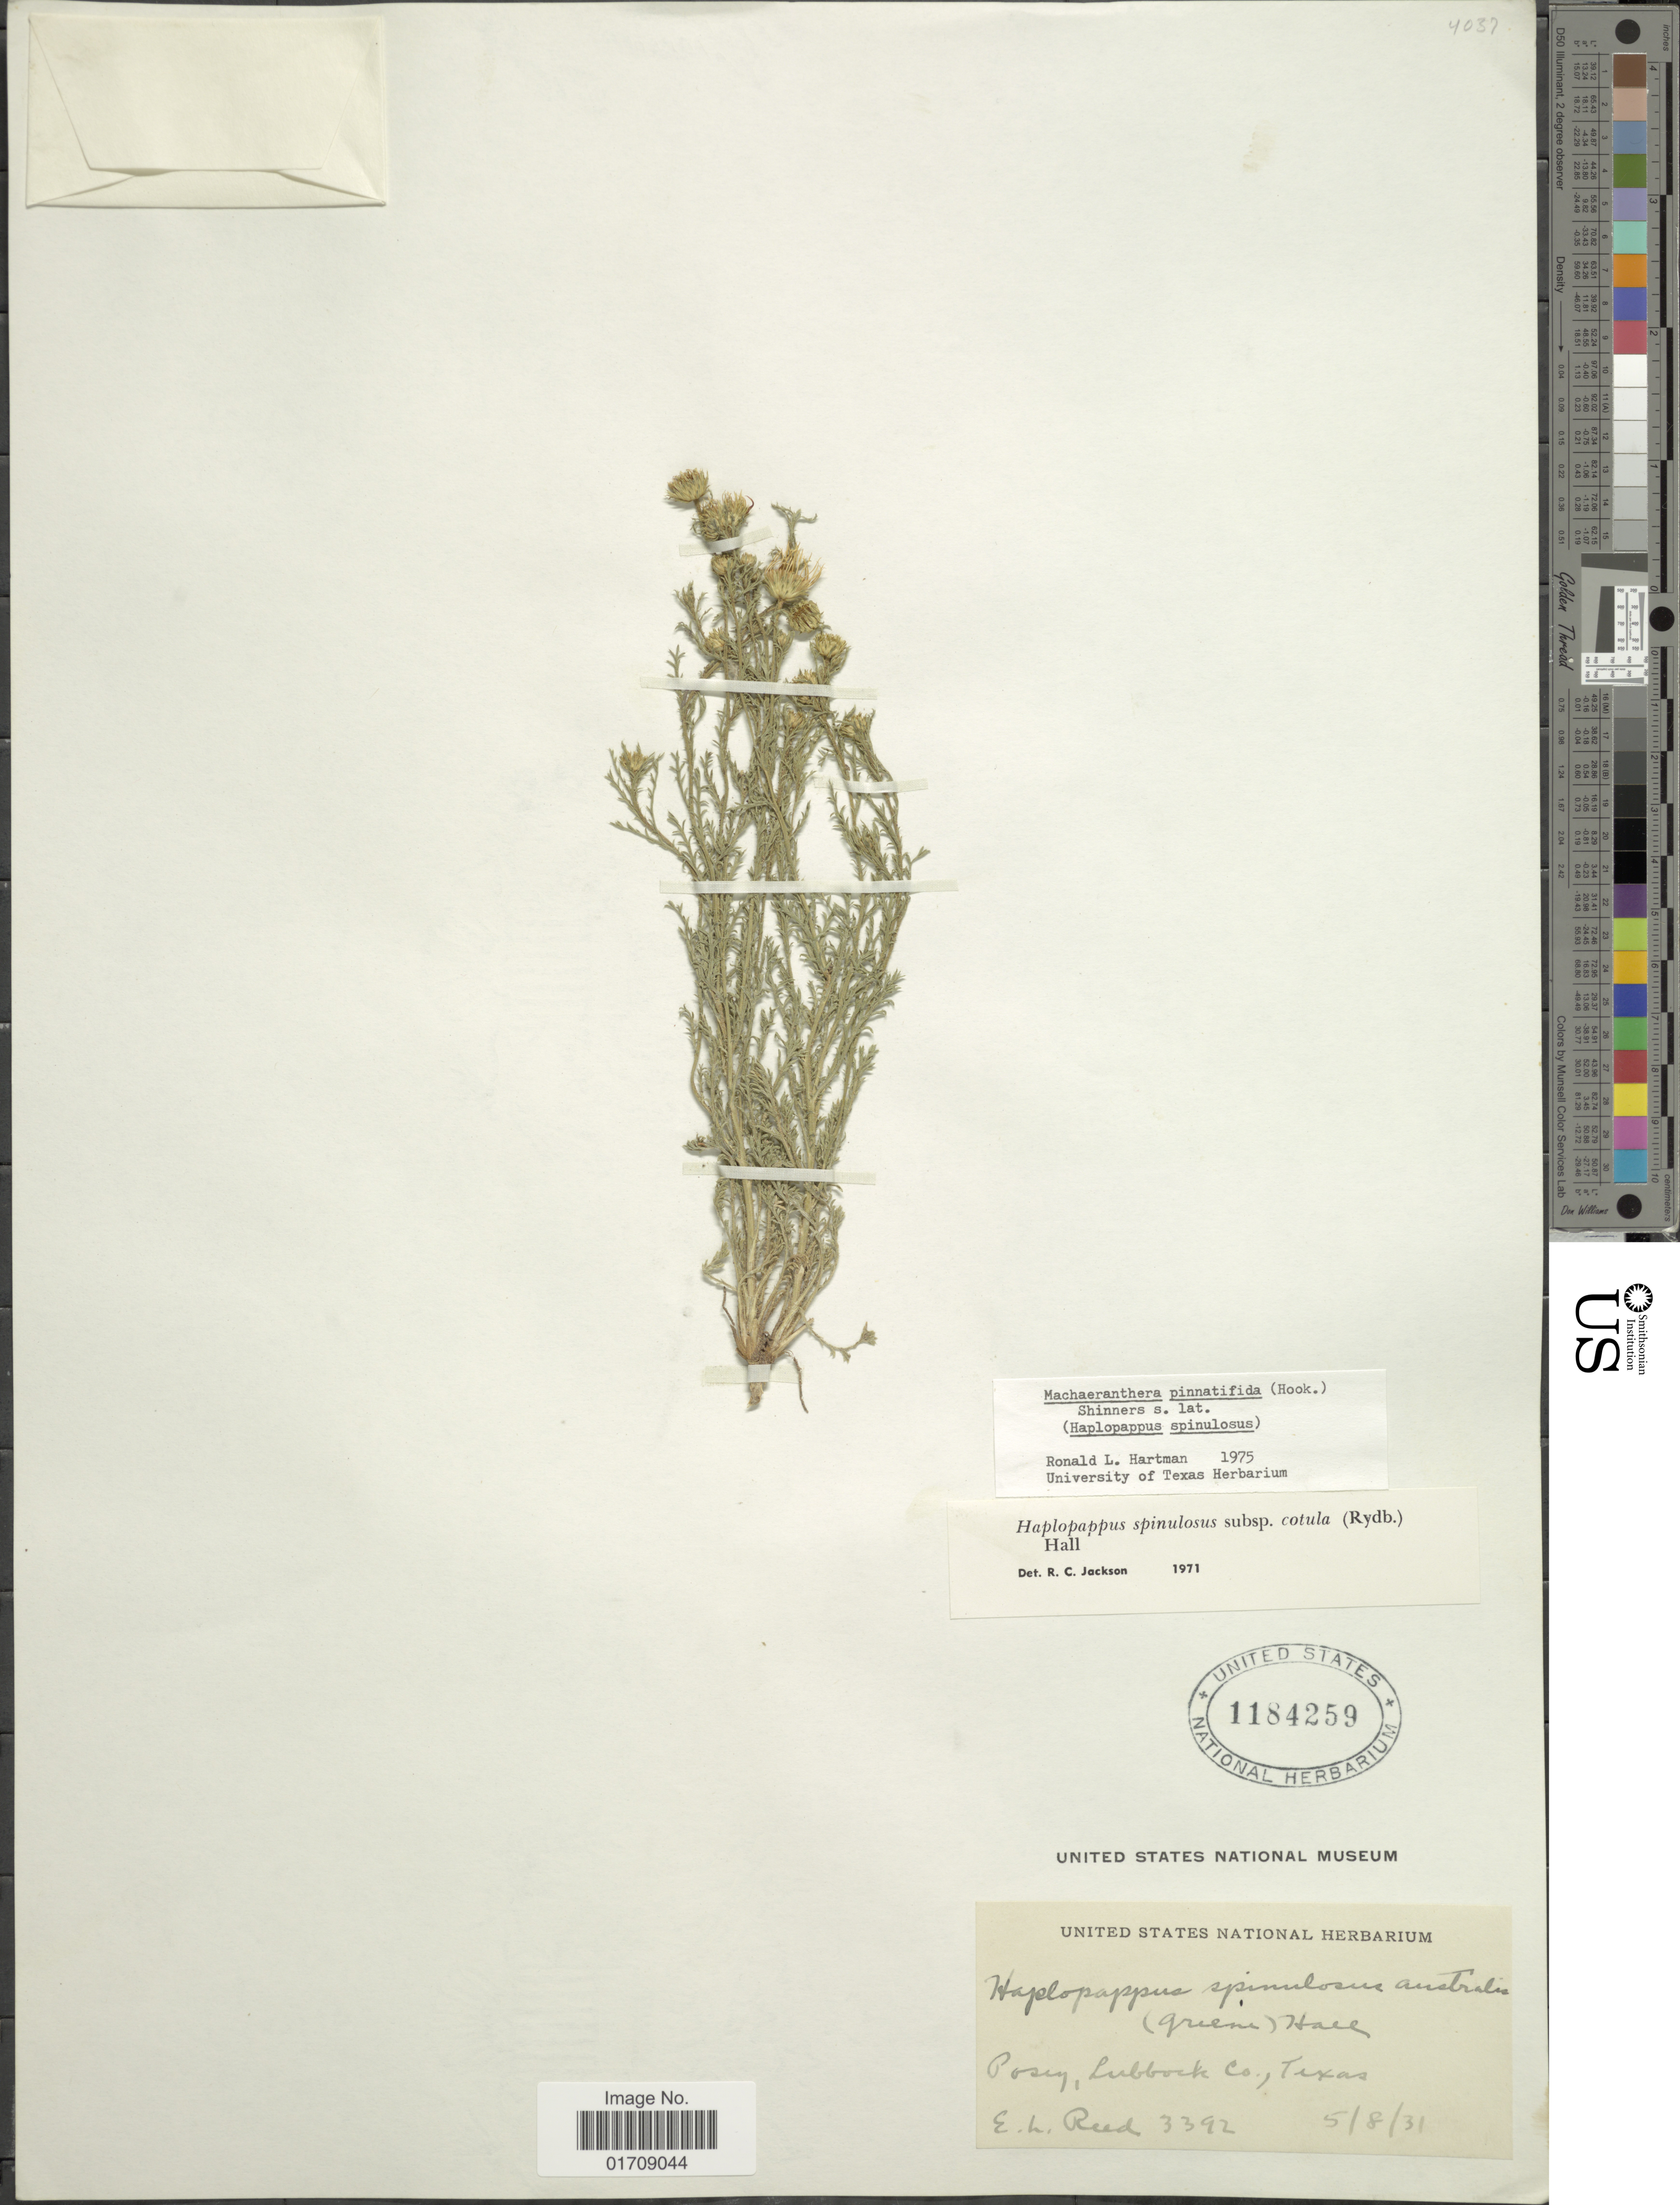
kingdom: Plantae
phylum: Tracheophyta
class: Magnoliopsida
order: Asterales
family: Asteraceae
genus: Machaeranthera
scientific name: Machaeranthera pinnatifida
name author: (Hook.) Shinners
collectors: E. Reed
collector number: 3392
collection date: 1931-05-08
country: United States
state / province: Texas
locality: Posey, Lubbock Co.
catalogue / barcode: US 1184259